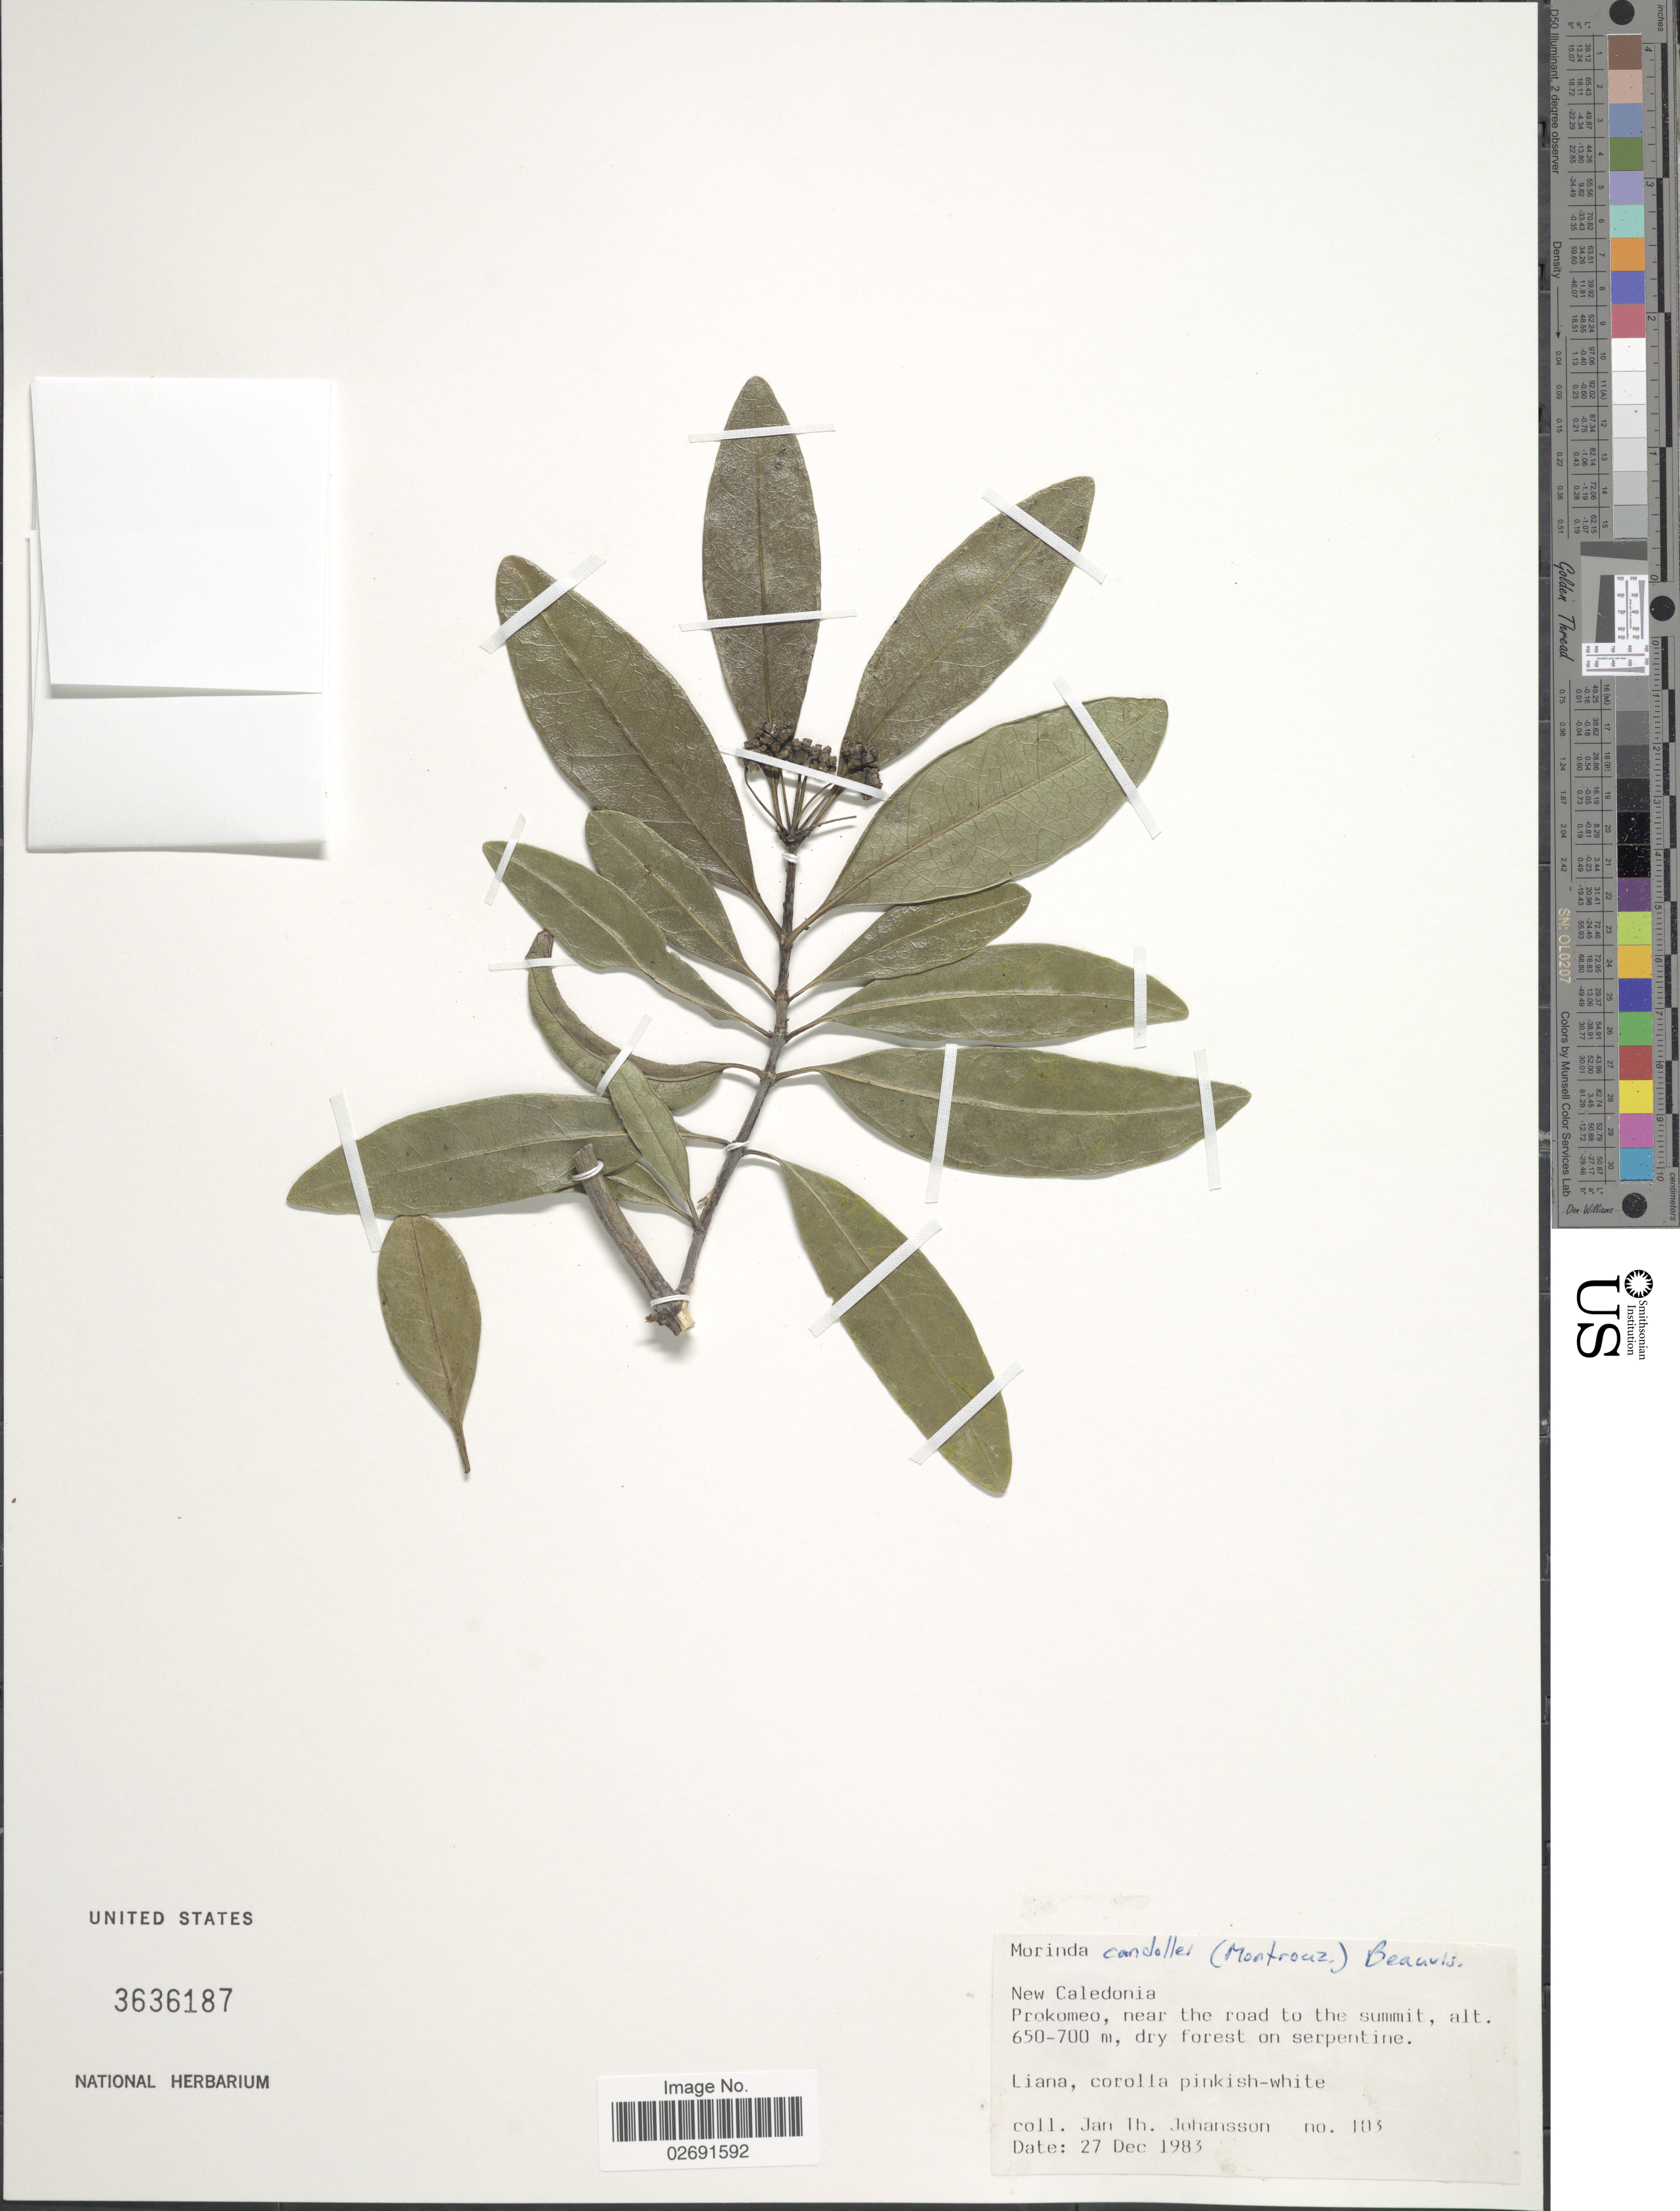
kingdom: Plantae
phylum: Tracheophyta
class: Magnoliopsida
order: Gentianales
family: Rubiaceae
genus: Gynochthodes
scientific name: Gynochthodes candollei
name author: (Montrouz.) Razafim. & B. Bremer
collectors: J.T. Johansson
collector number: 103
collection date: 1983-12-27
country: New Caledonia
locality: Prokomeo, near the road to the summit, dry forest on serpentine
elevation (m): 650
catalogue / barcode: US 3636187